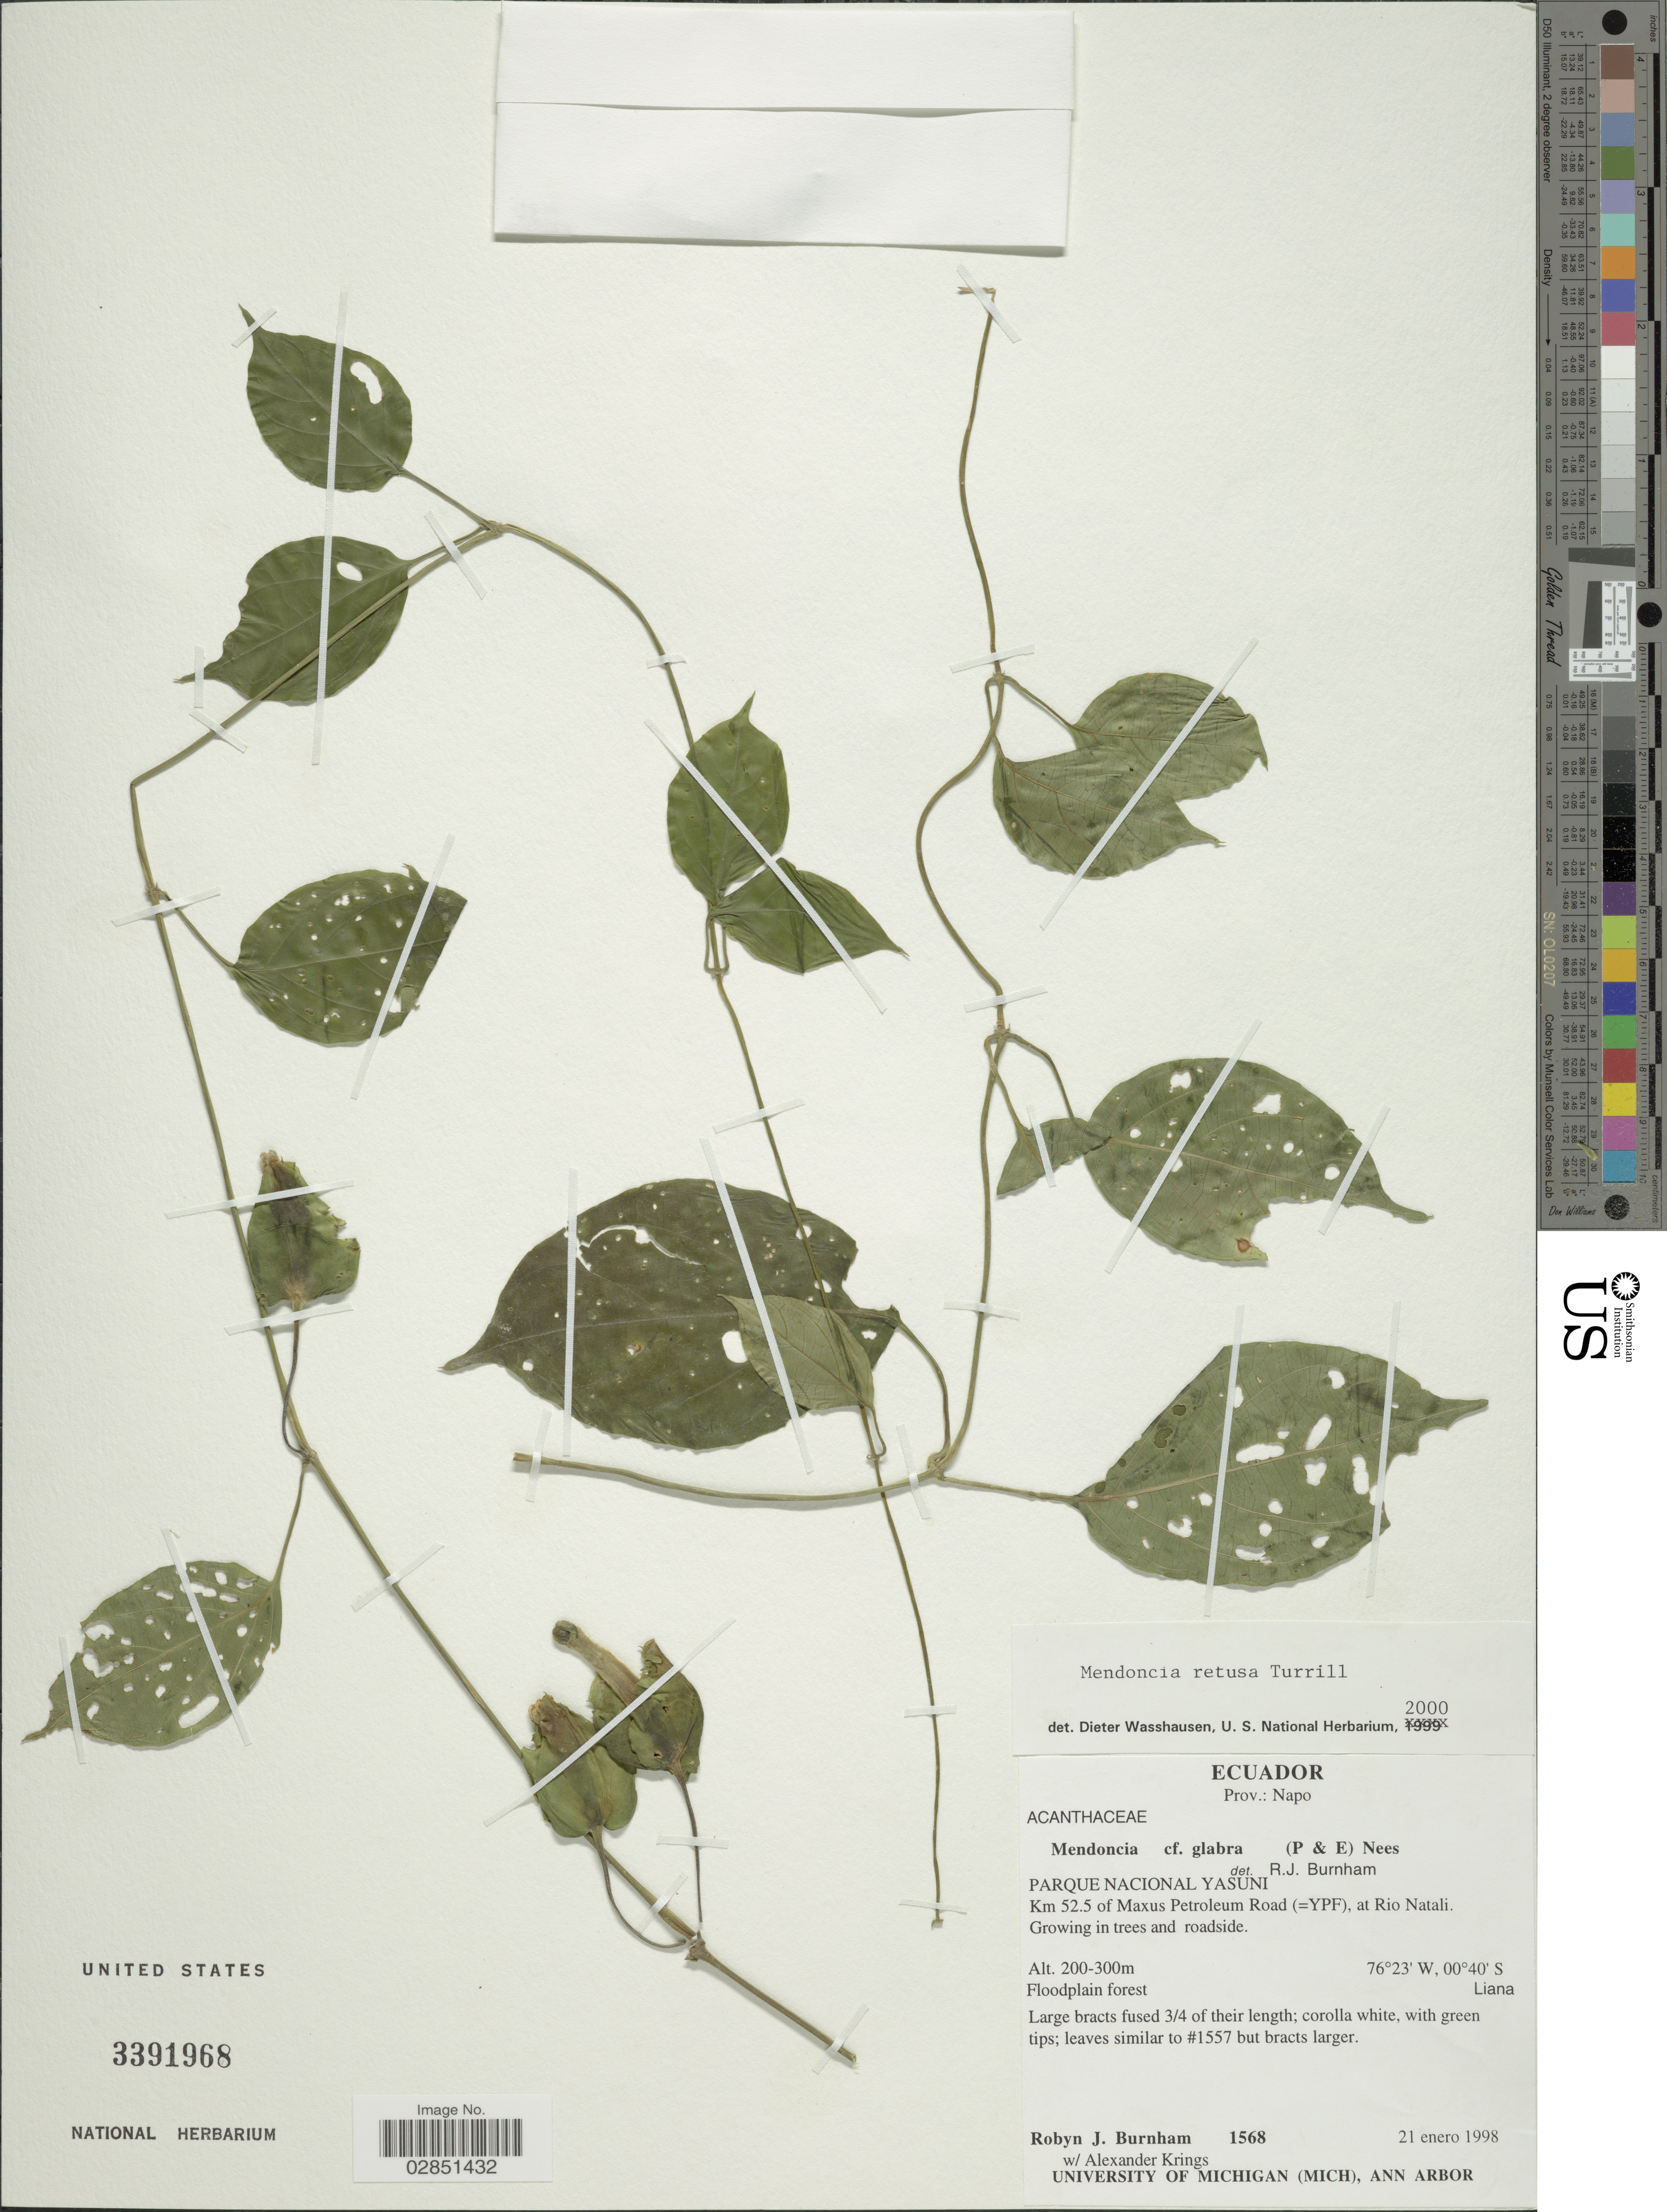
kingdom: Plantae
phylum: Tracheophyta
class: Magnoliopsida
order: Lamiales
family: Acanthaceae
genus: Mendoncia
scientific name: Mendoncia retusa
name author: Turrill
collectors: R. J. Burnham & A. Krings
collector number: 1568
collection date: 1998-01-21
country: Ecuador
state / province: Napo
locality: Prov.: Napo. Parque Nacional Yasuni. Km 52.5 of Maxus Petroleum Road (=YPF), at Rio Natali.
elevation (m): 200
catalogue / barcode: US 3391968